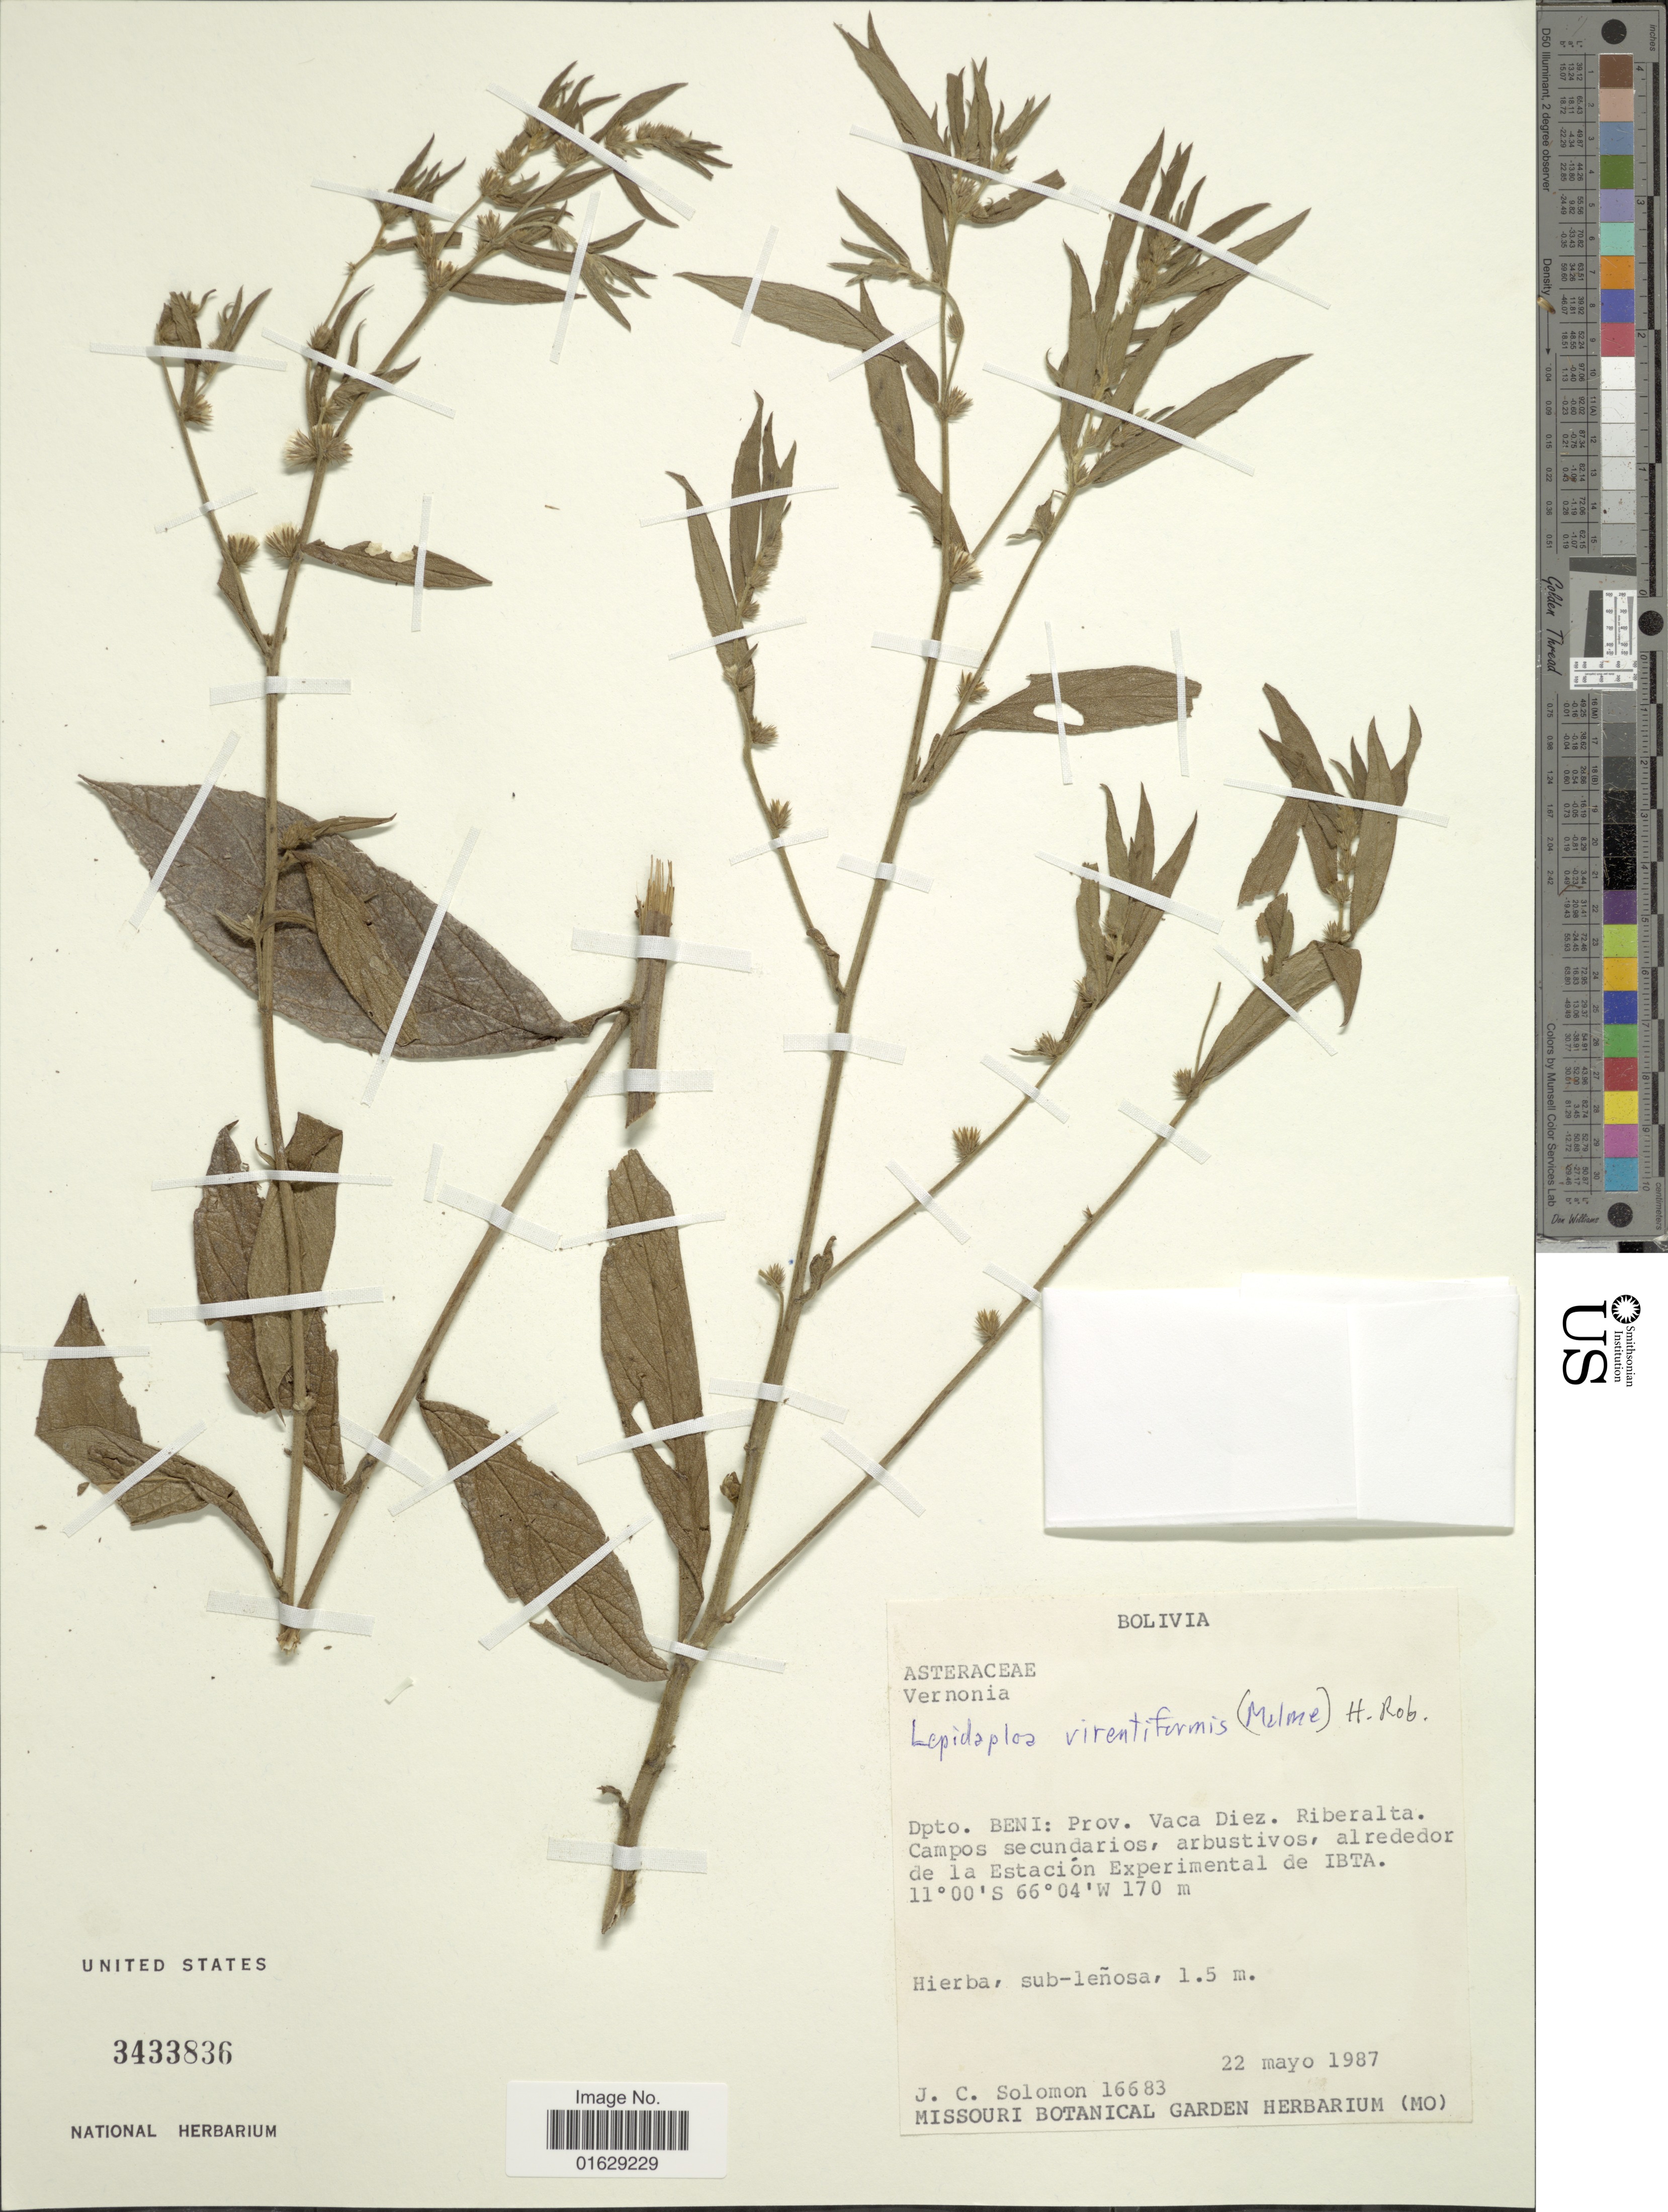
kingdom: Plantae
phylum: Tracheophyta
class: Magnoliopsida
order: Asterales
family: Asteraceae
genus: Lepidaploa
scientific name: Lepidaploa virentiformis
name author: (Malme) H. Rob.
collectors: J. C. Solomon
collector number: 16683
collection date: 1987-05-22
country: Bolivia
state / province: Beni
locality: Dpto. Beni: Prov. Vaca Diez, Riberalta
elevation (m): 170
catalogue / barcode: US 3433836